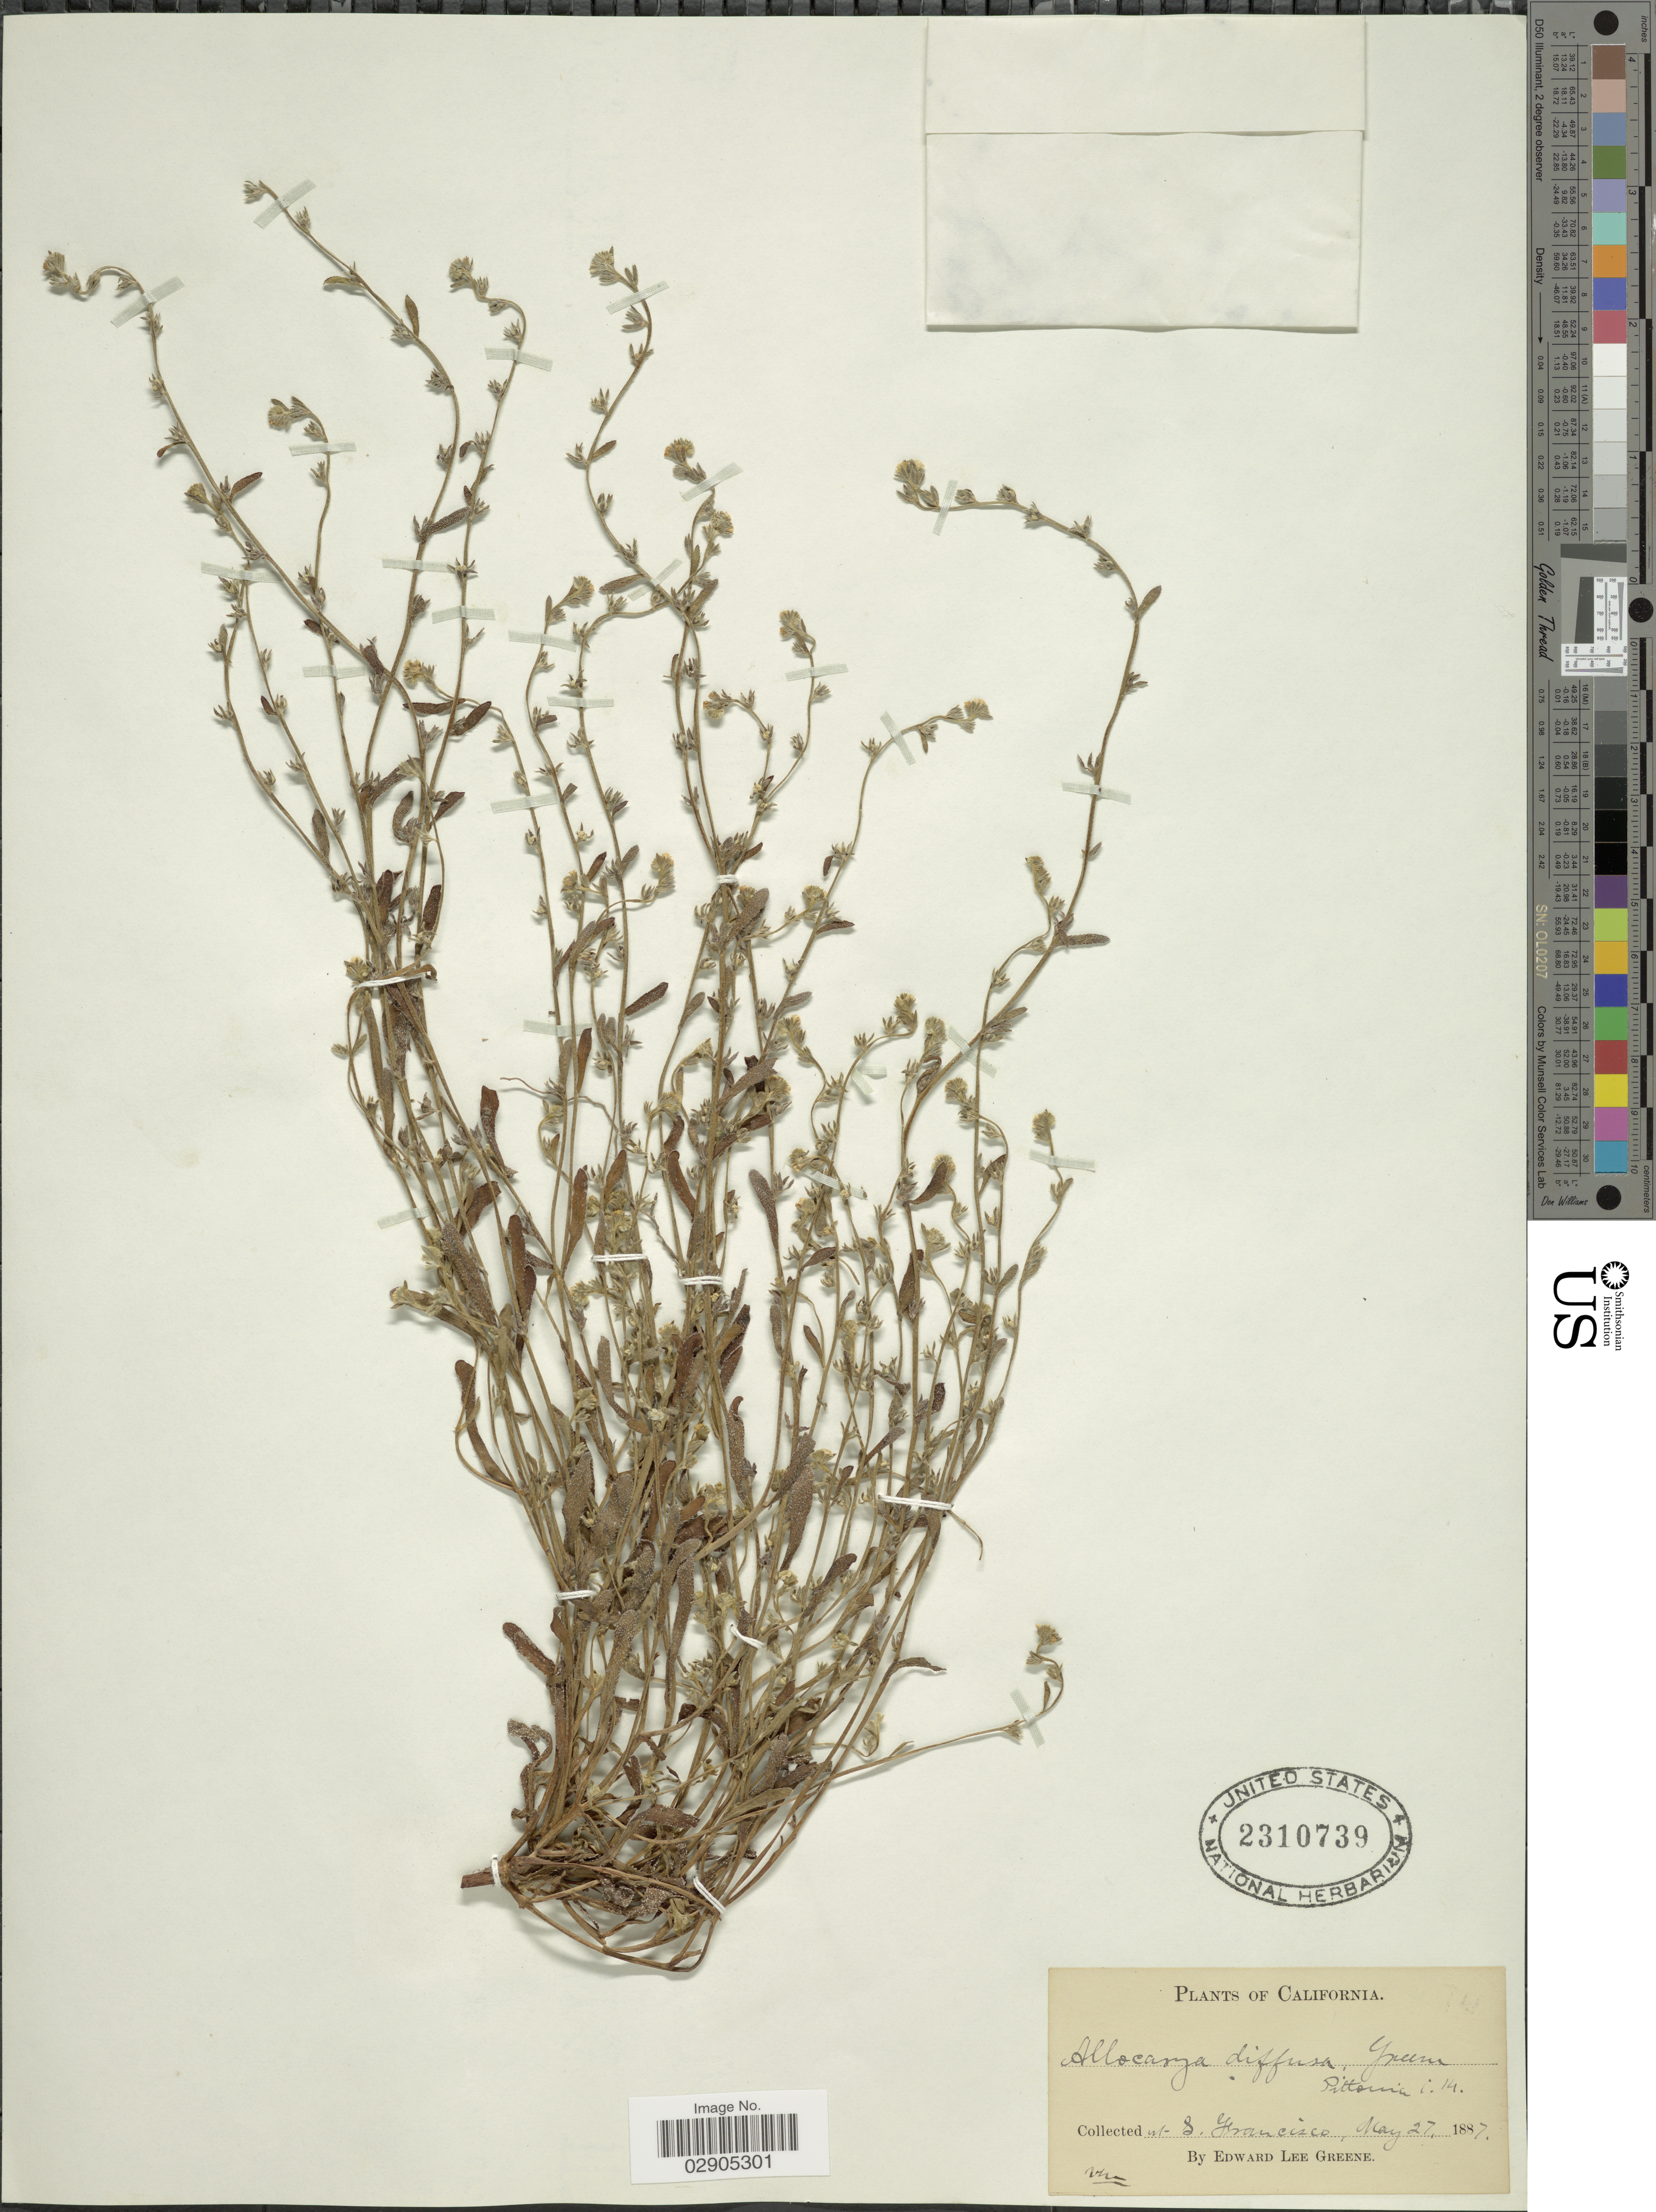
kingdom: Plantae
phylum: Tracheophyta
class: Magnoliopsida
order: Boraginales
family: Boraginaceae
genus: Allocarya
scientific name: Allocarya diffusa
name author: Greene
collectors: E. L. Greene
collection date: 1887-05-27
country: United States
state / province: California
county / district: San Francisco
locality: S. Francisco.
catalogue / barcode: US 2310739